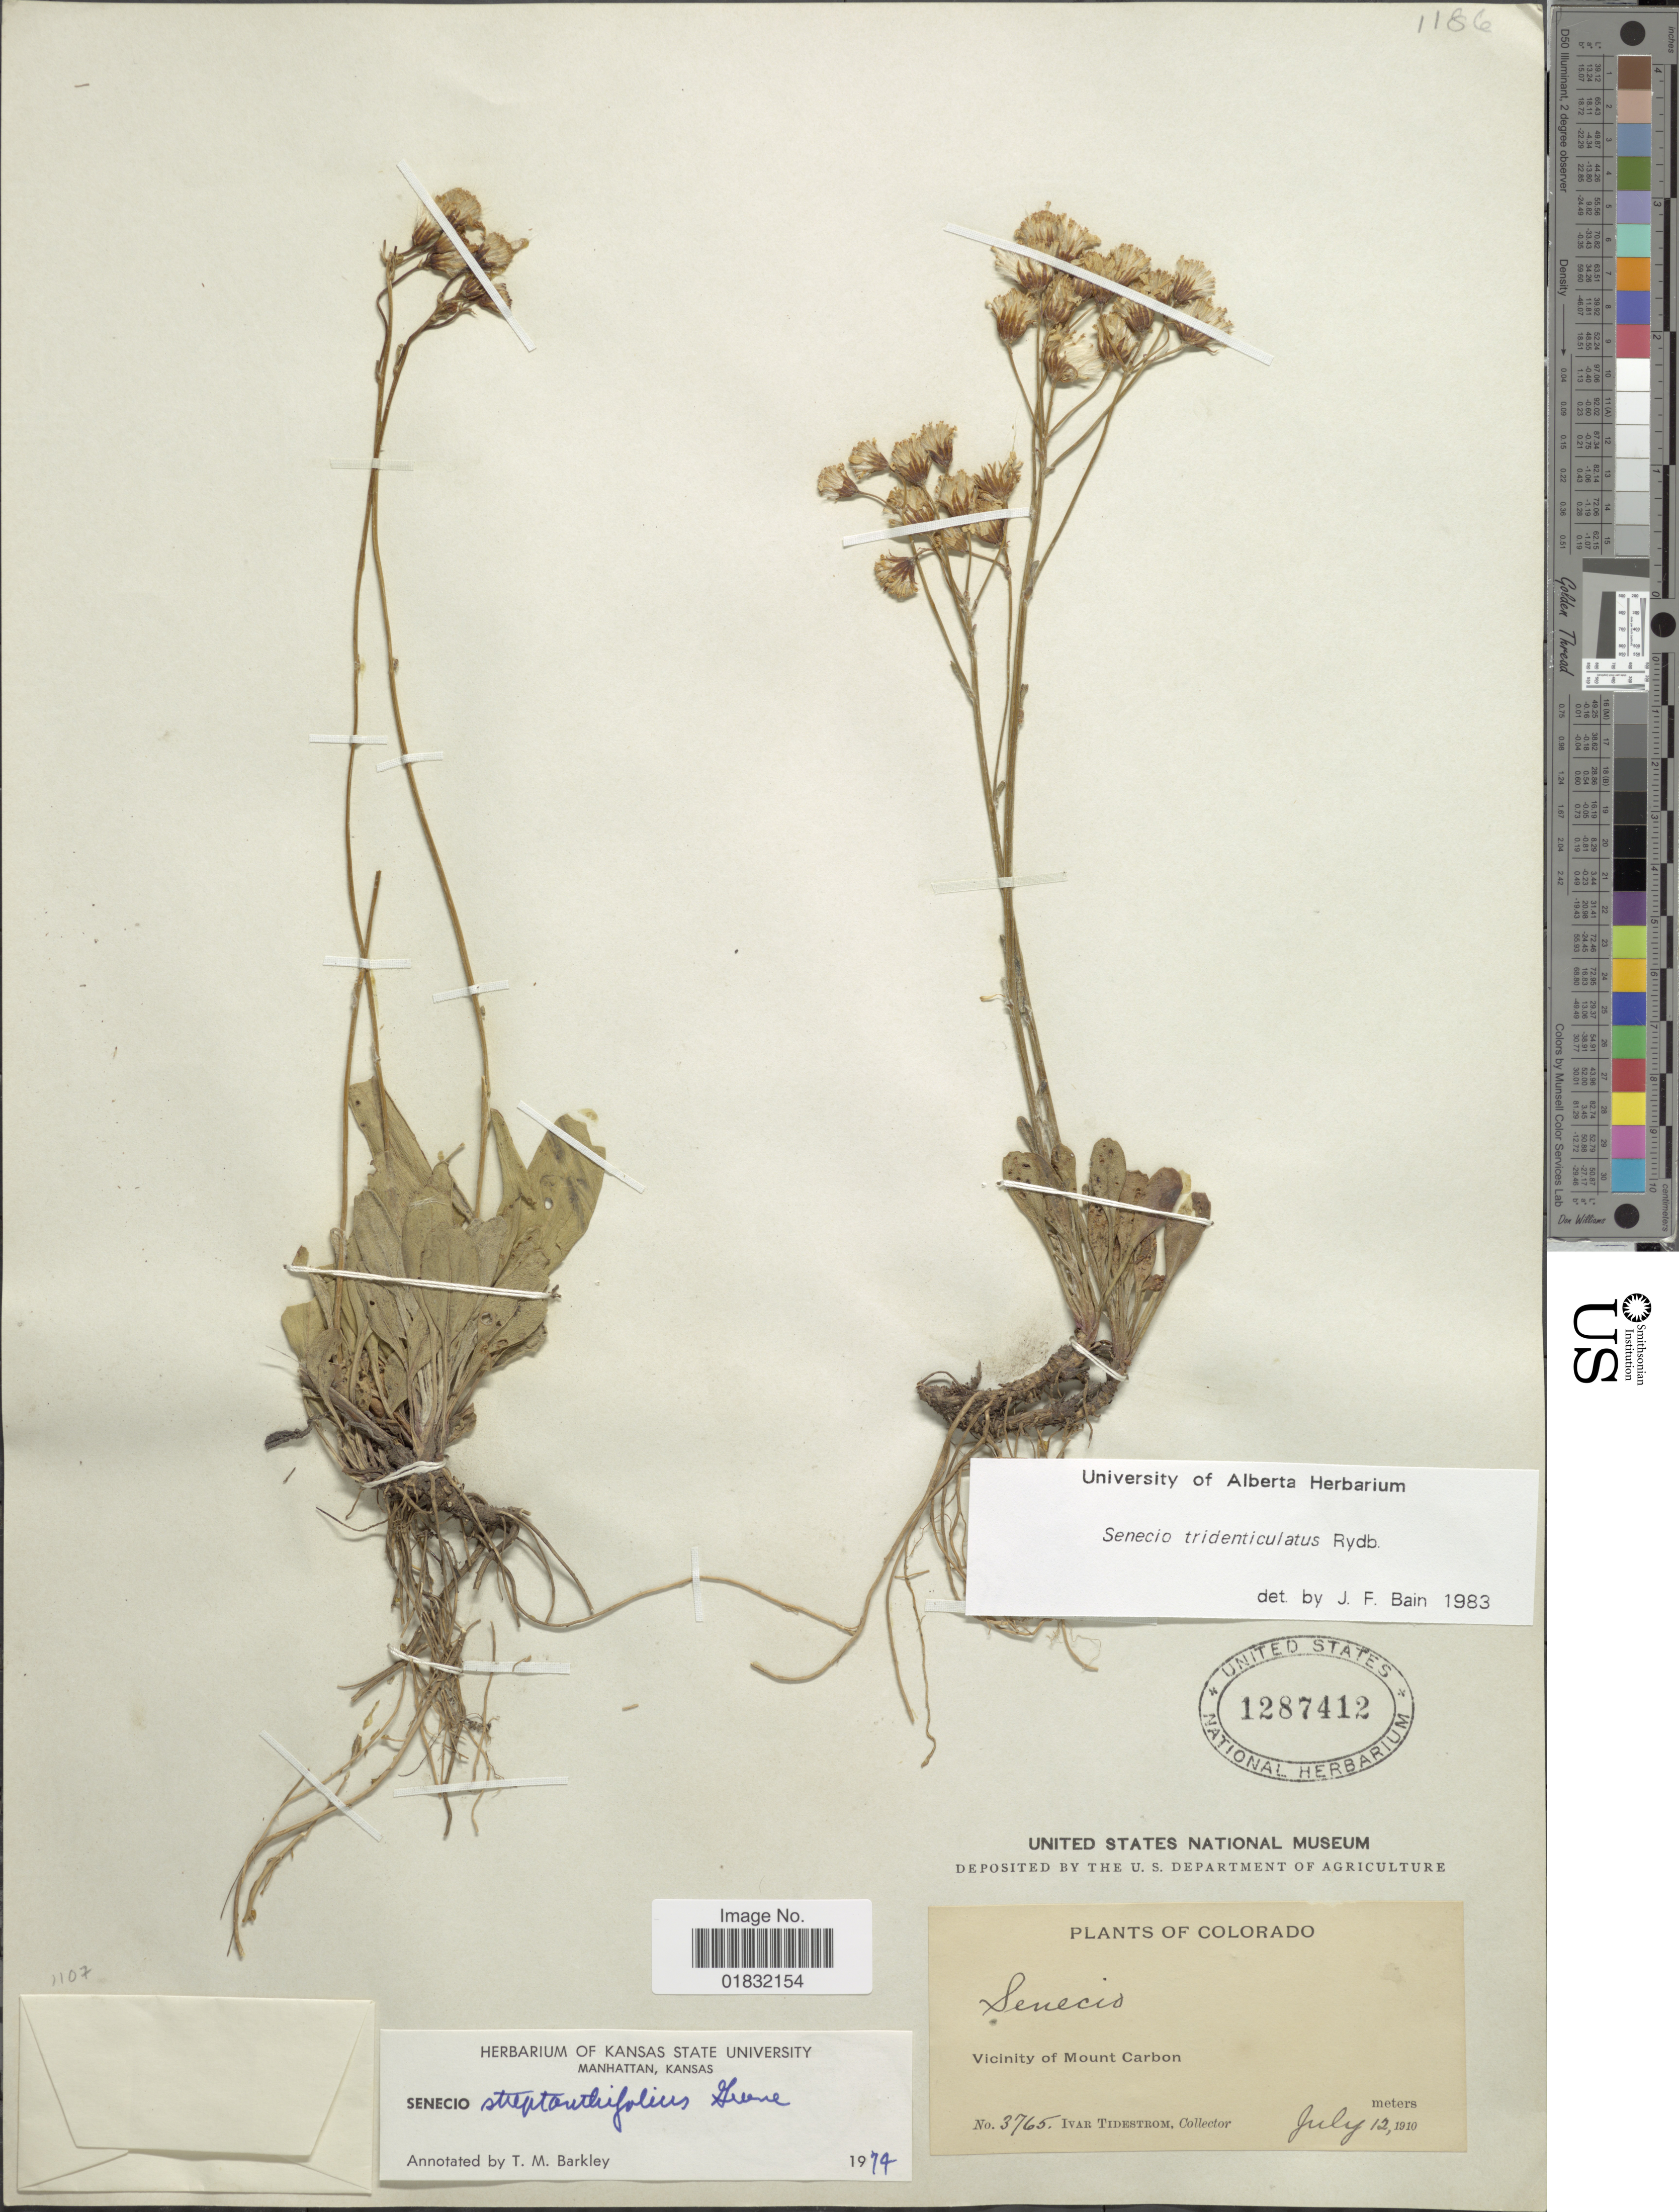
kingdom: Plantae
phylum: Tracheophyta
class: Magnoliopsida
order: Asterales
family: Asteraceae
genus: Packera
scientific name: Packera streptanthifolia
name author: (Greene) W.A. Weber & Á. Löve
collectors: I. F. Tidestrom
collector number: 3765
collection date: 1910-07-12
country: United States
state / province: Colorado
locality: Vicinity of Mount Carbon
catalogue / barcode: US 1287412